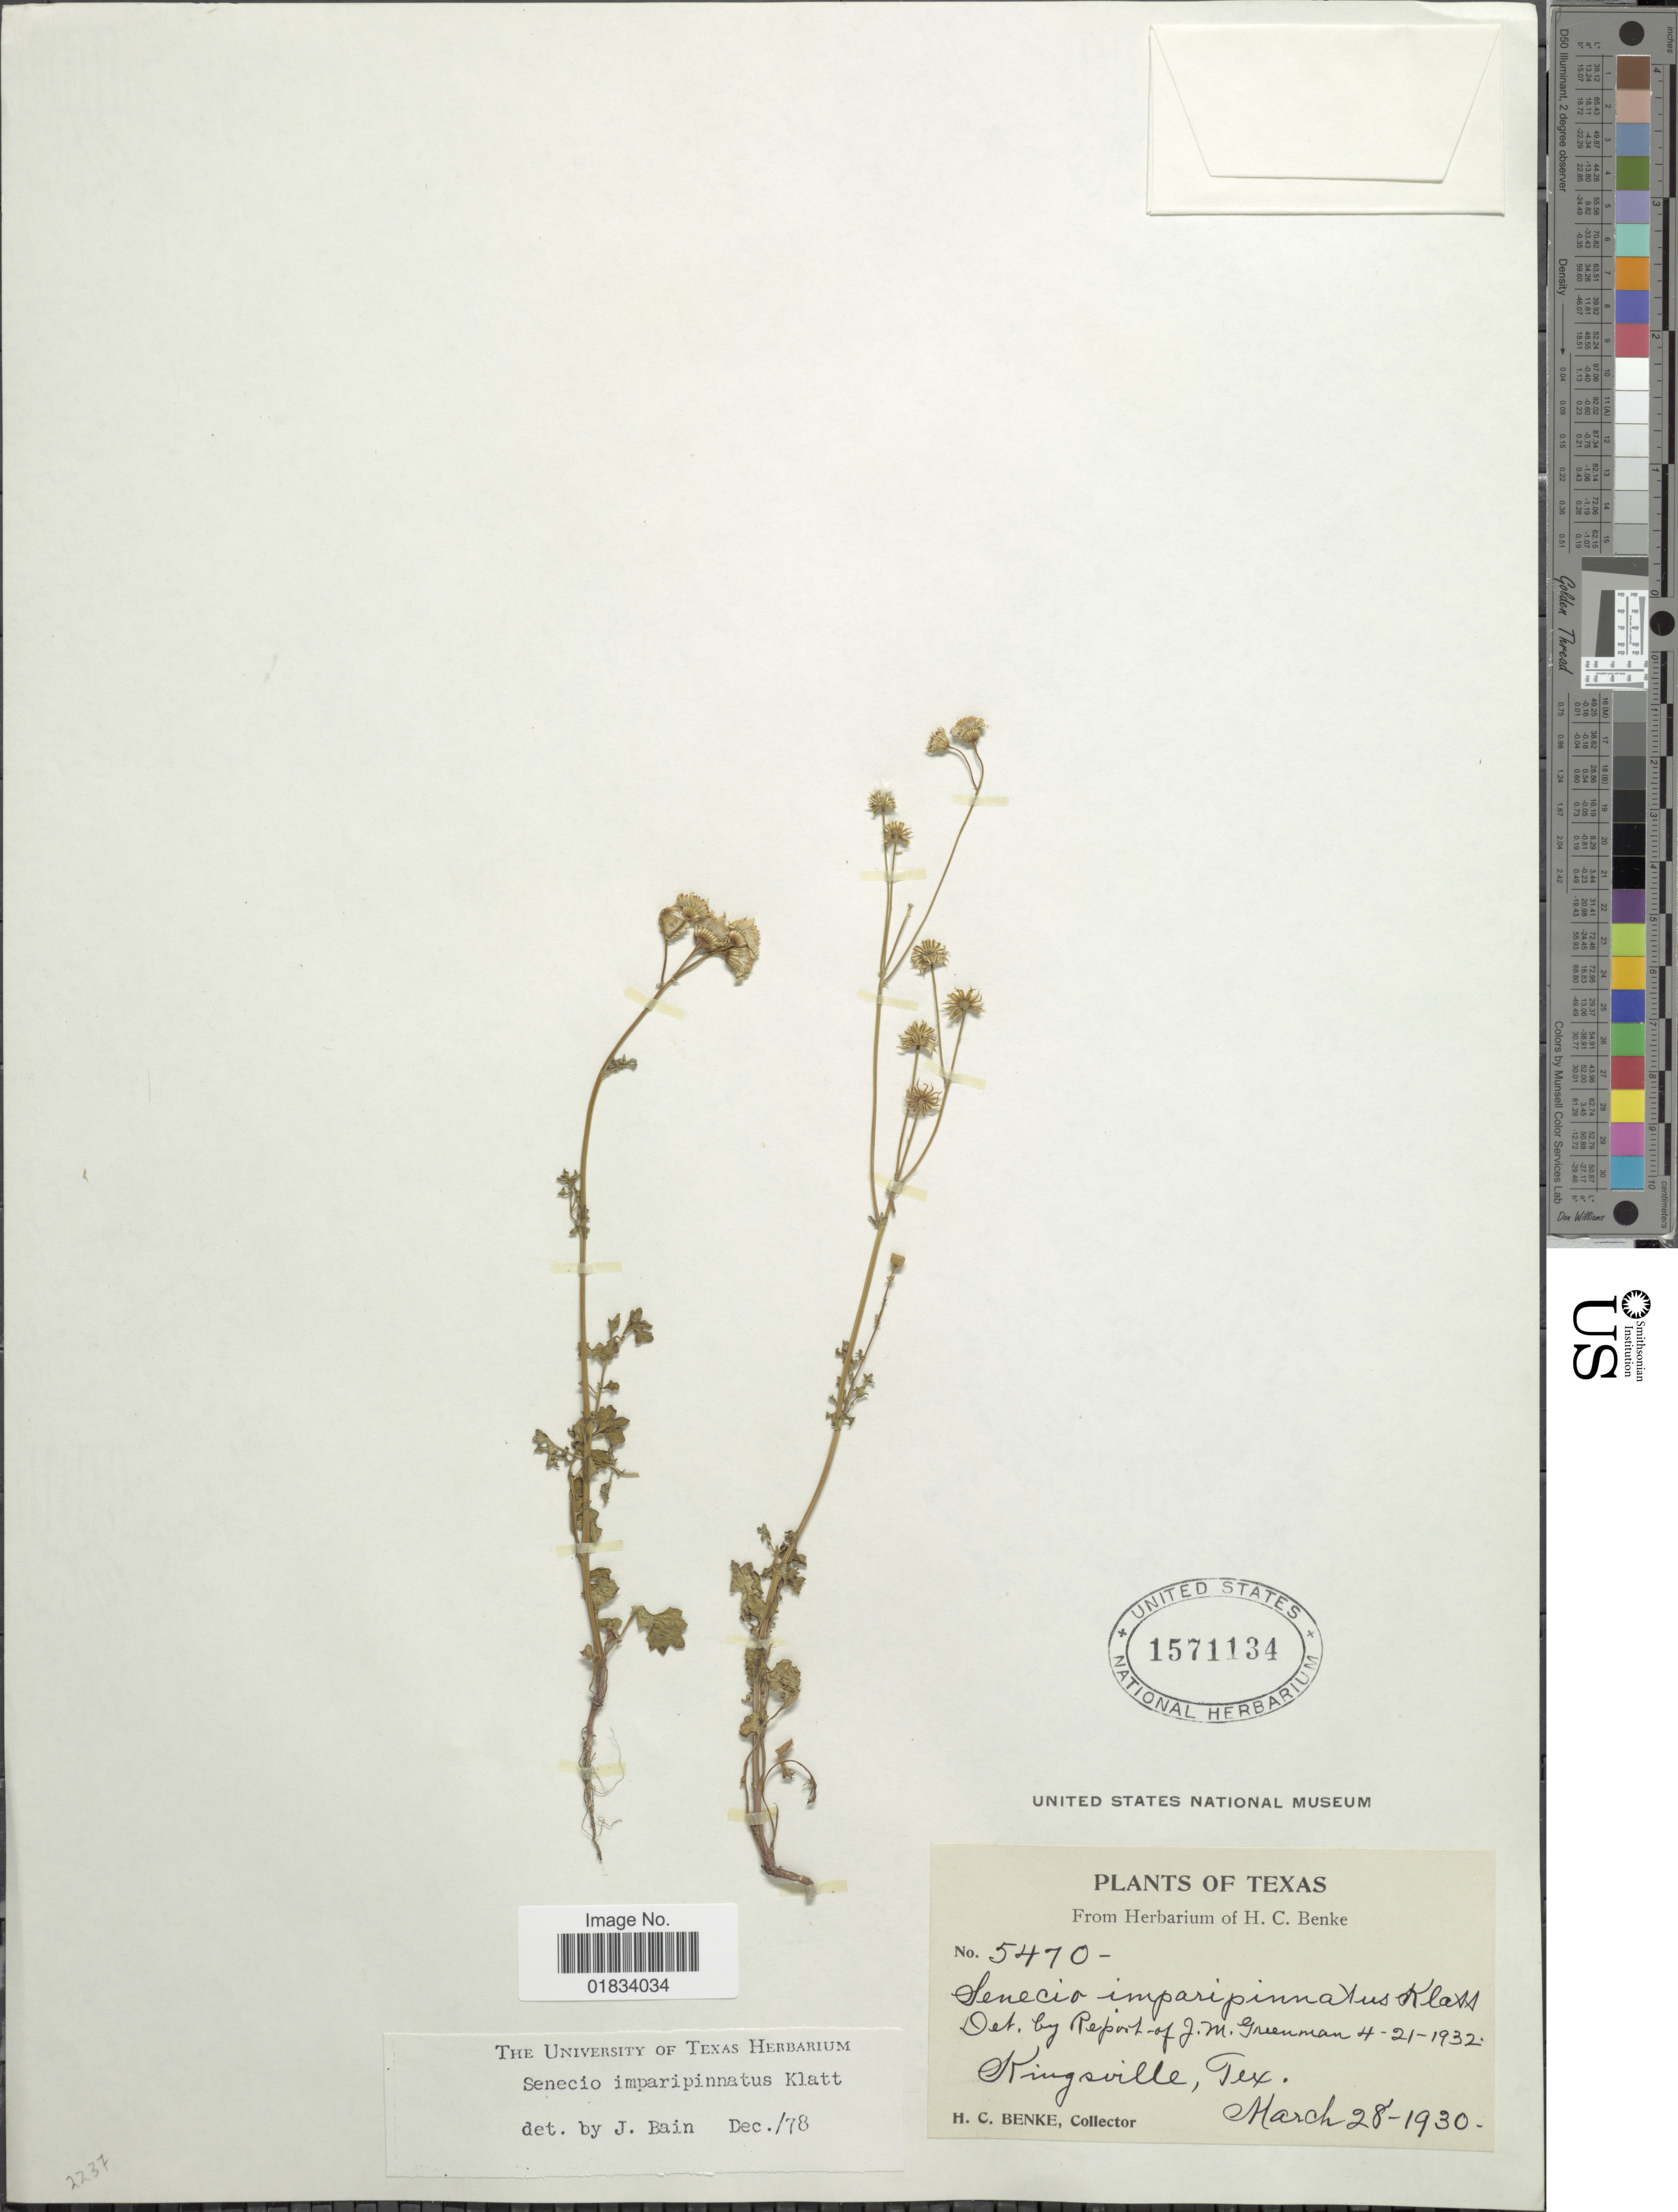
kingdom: Plantae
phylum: Tracheophyta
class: Magnoliopsida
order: Asterales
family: Asteraceae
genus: Packera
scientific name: Packera tampicana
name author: (DC.) C. Jeffrey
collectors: H. Benke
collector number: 5470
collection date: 1930-03-28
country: United States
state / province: Texas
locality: Kingsville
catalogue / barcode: US 1571134